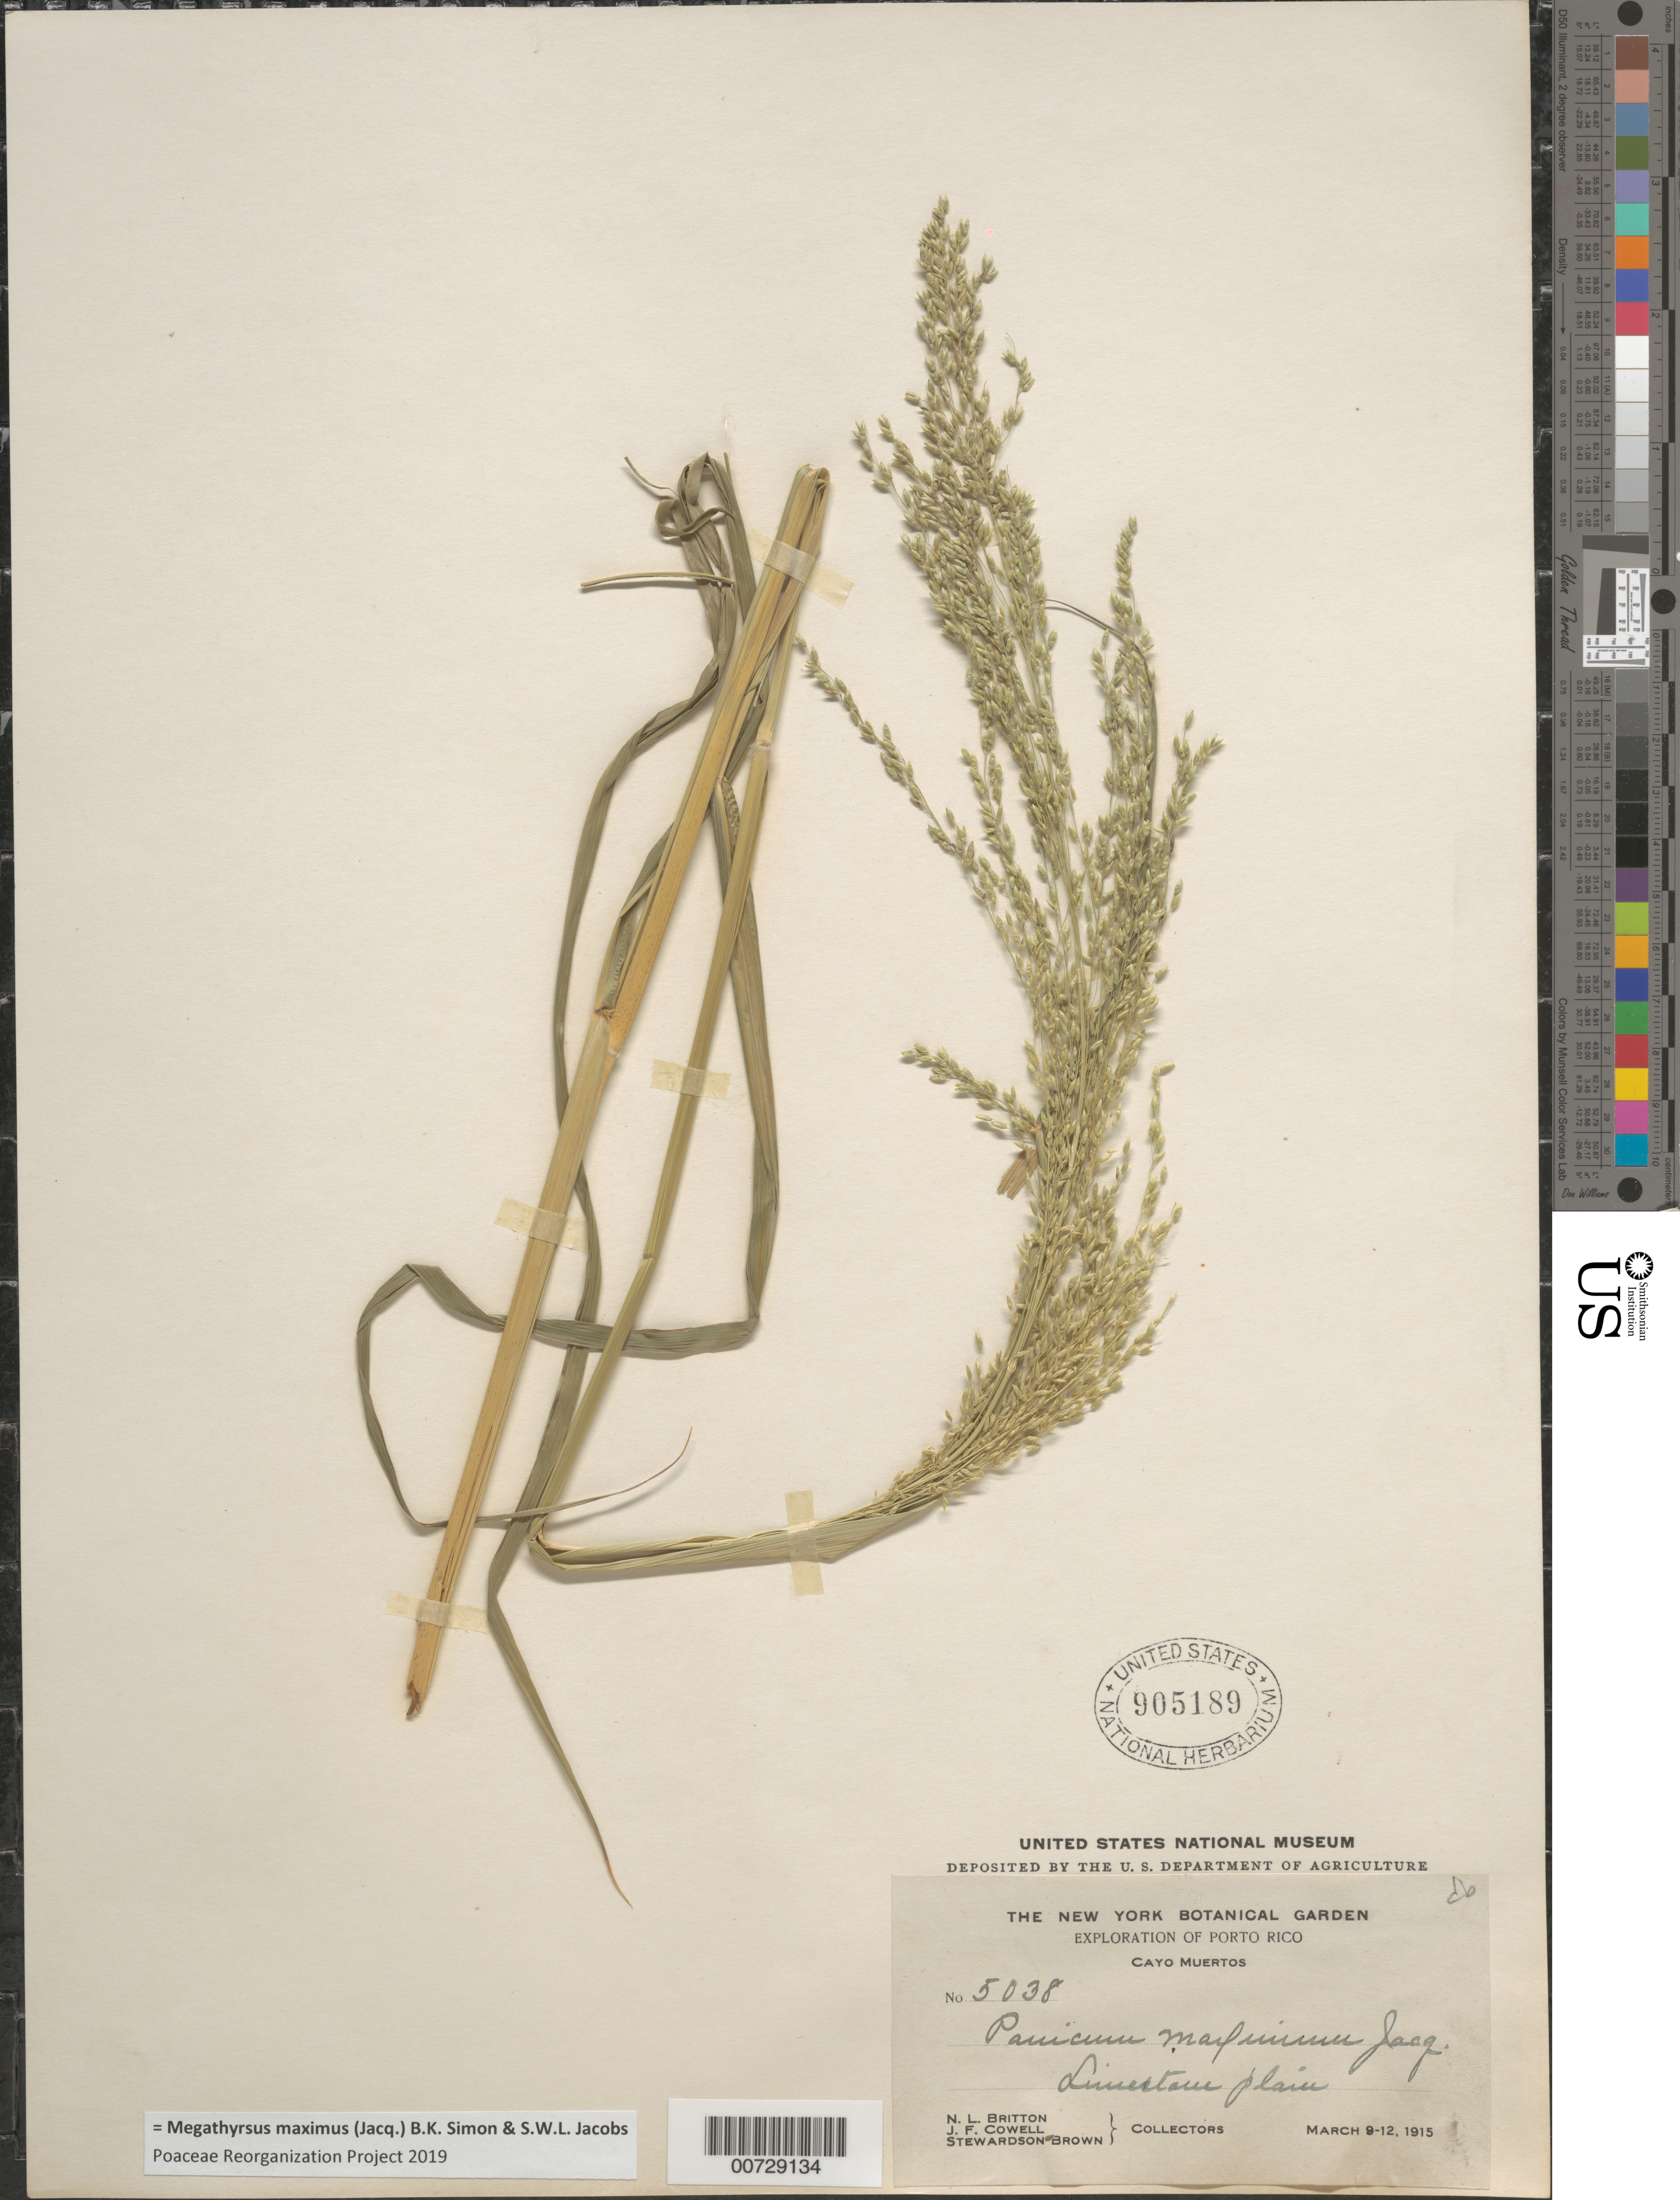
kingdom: Plantae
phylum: Tracheophyta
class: Liliopsida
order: Poales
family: Poaceae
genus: Megathyrsus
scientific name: Megathyrsus maximus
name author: (Jacq.) B.K. Simon & S.W.L. Jacobs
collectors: N. Britton, J. F. Cowell & S. Brown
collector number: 5038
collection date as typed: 09 Mar 1915 to 12 Mar 1915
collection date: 1915-03-09/1915-03-12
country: Puerto Rico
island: Caja de Muerto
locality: Cayo Muertos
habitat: Limestone plain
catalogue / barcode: US 905189